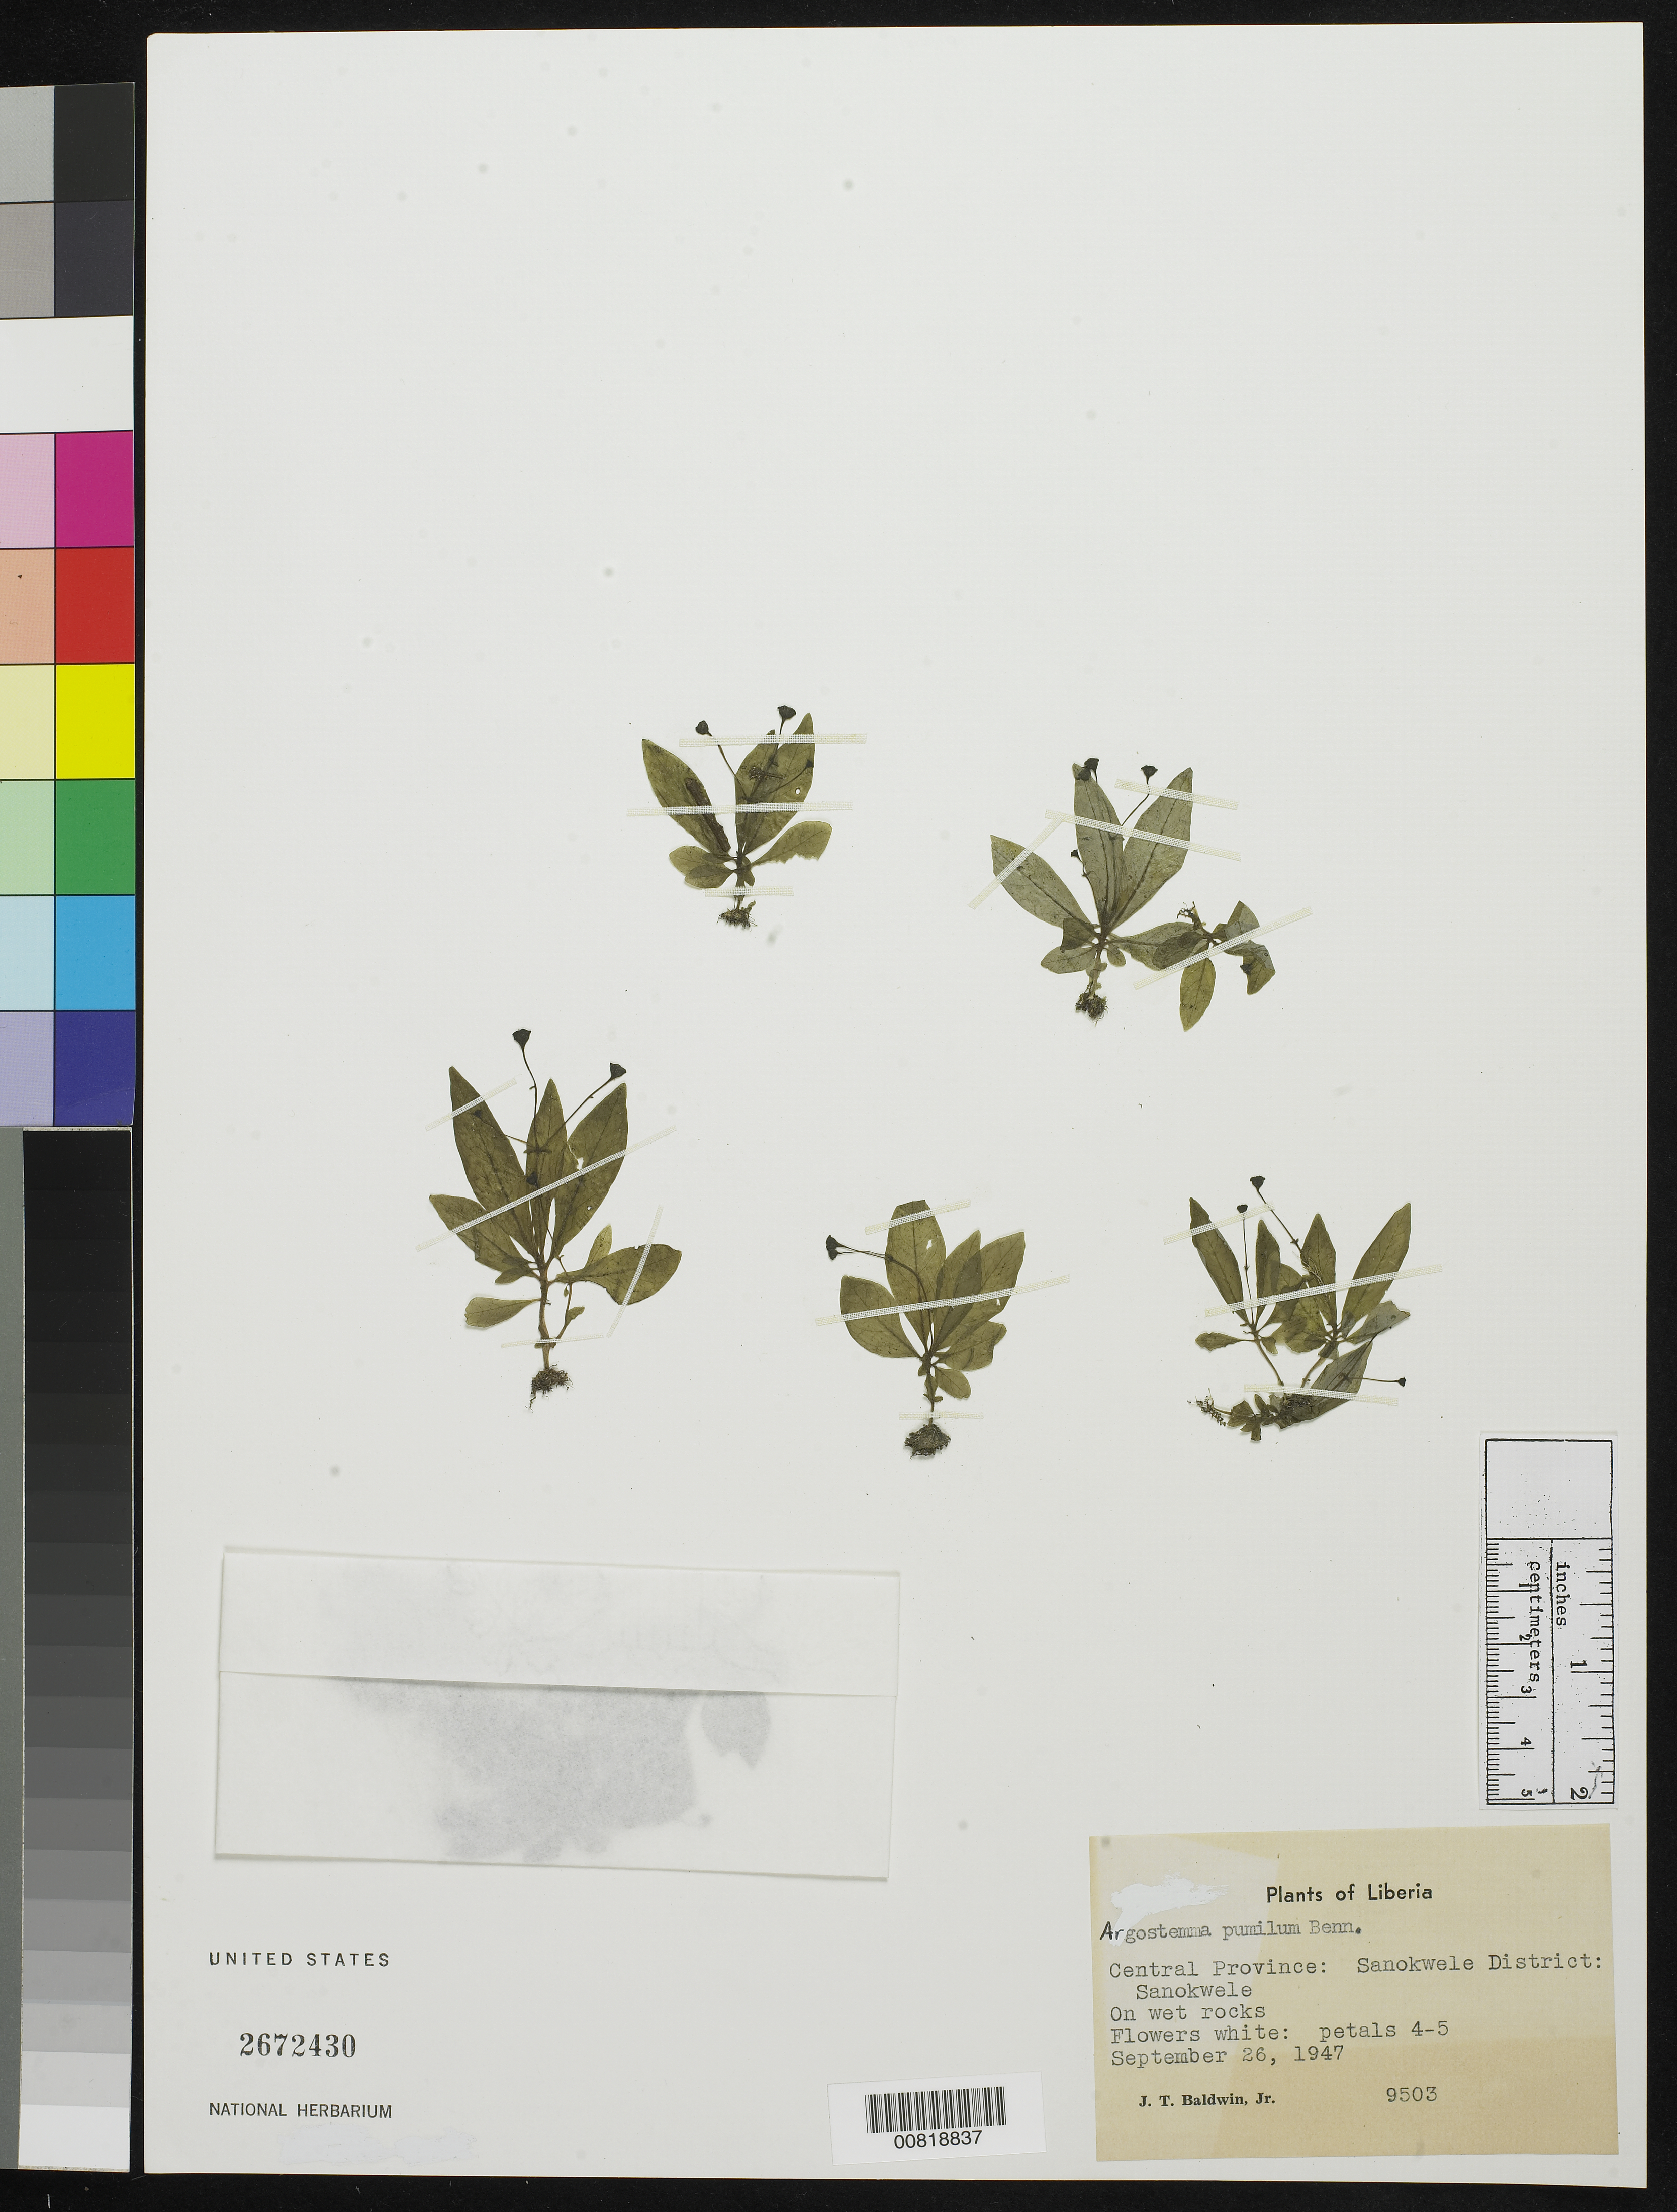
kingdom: Plantae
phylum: Tracheophyta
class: Magnoliopsida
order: Gentianales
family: Rubiaceae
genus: Argostemma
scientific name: Argostemma pumilum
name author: Benn.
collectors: J. T. Baldwin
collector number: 9503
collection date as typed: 26 Sep 1947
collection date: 1947-09-26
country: Liberia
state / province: Nimba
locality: Central Province: Sanokwele District, Sanokwele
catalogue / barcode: US 2672430